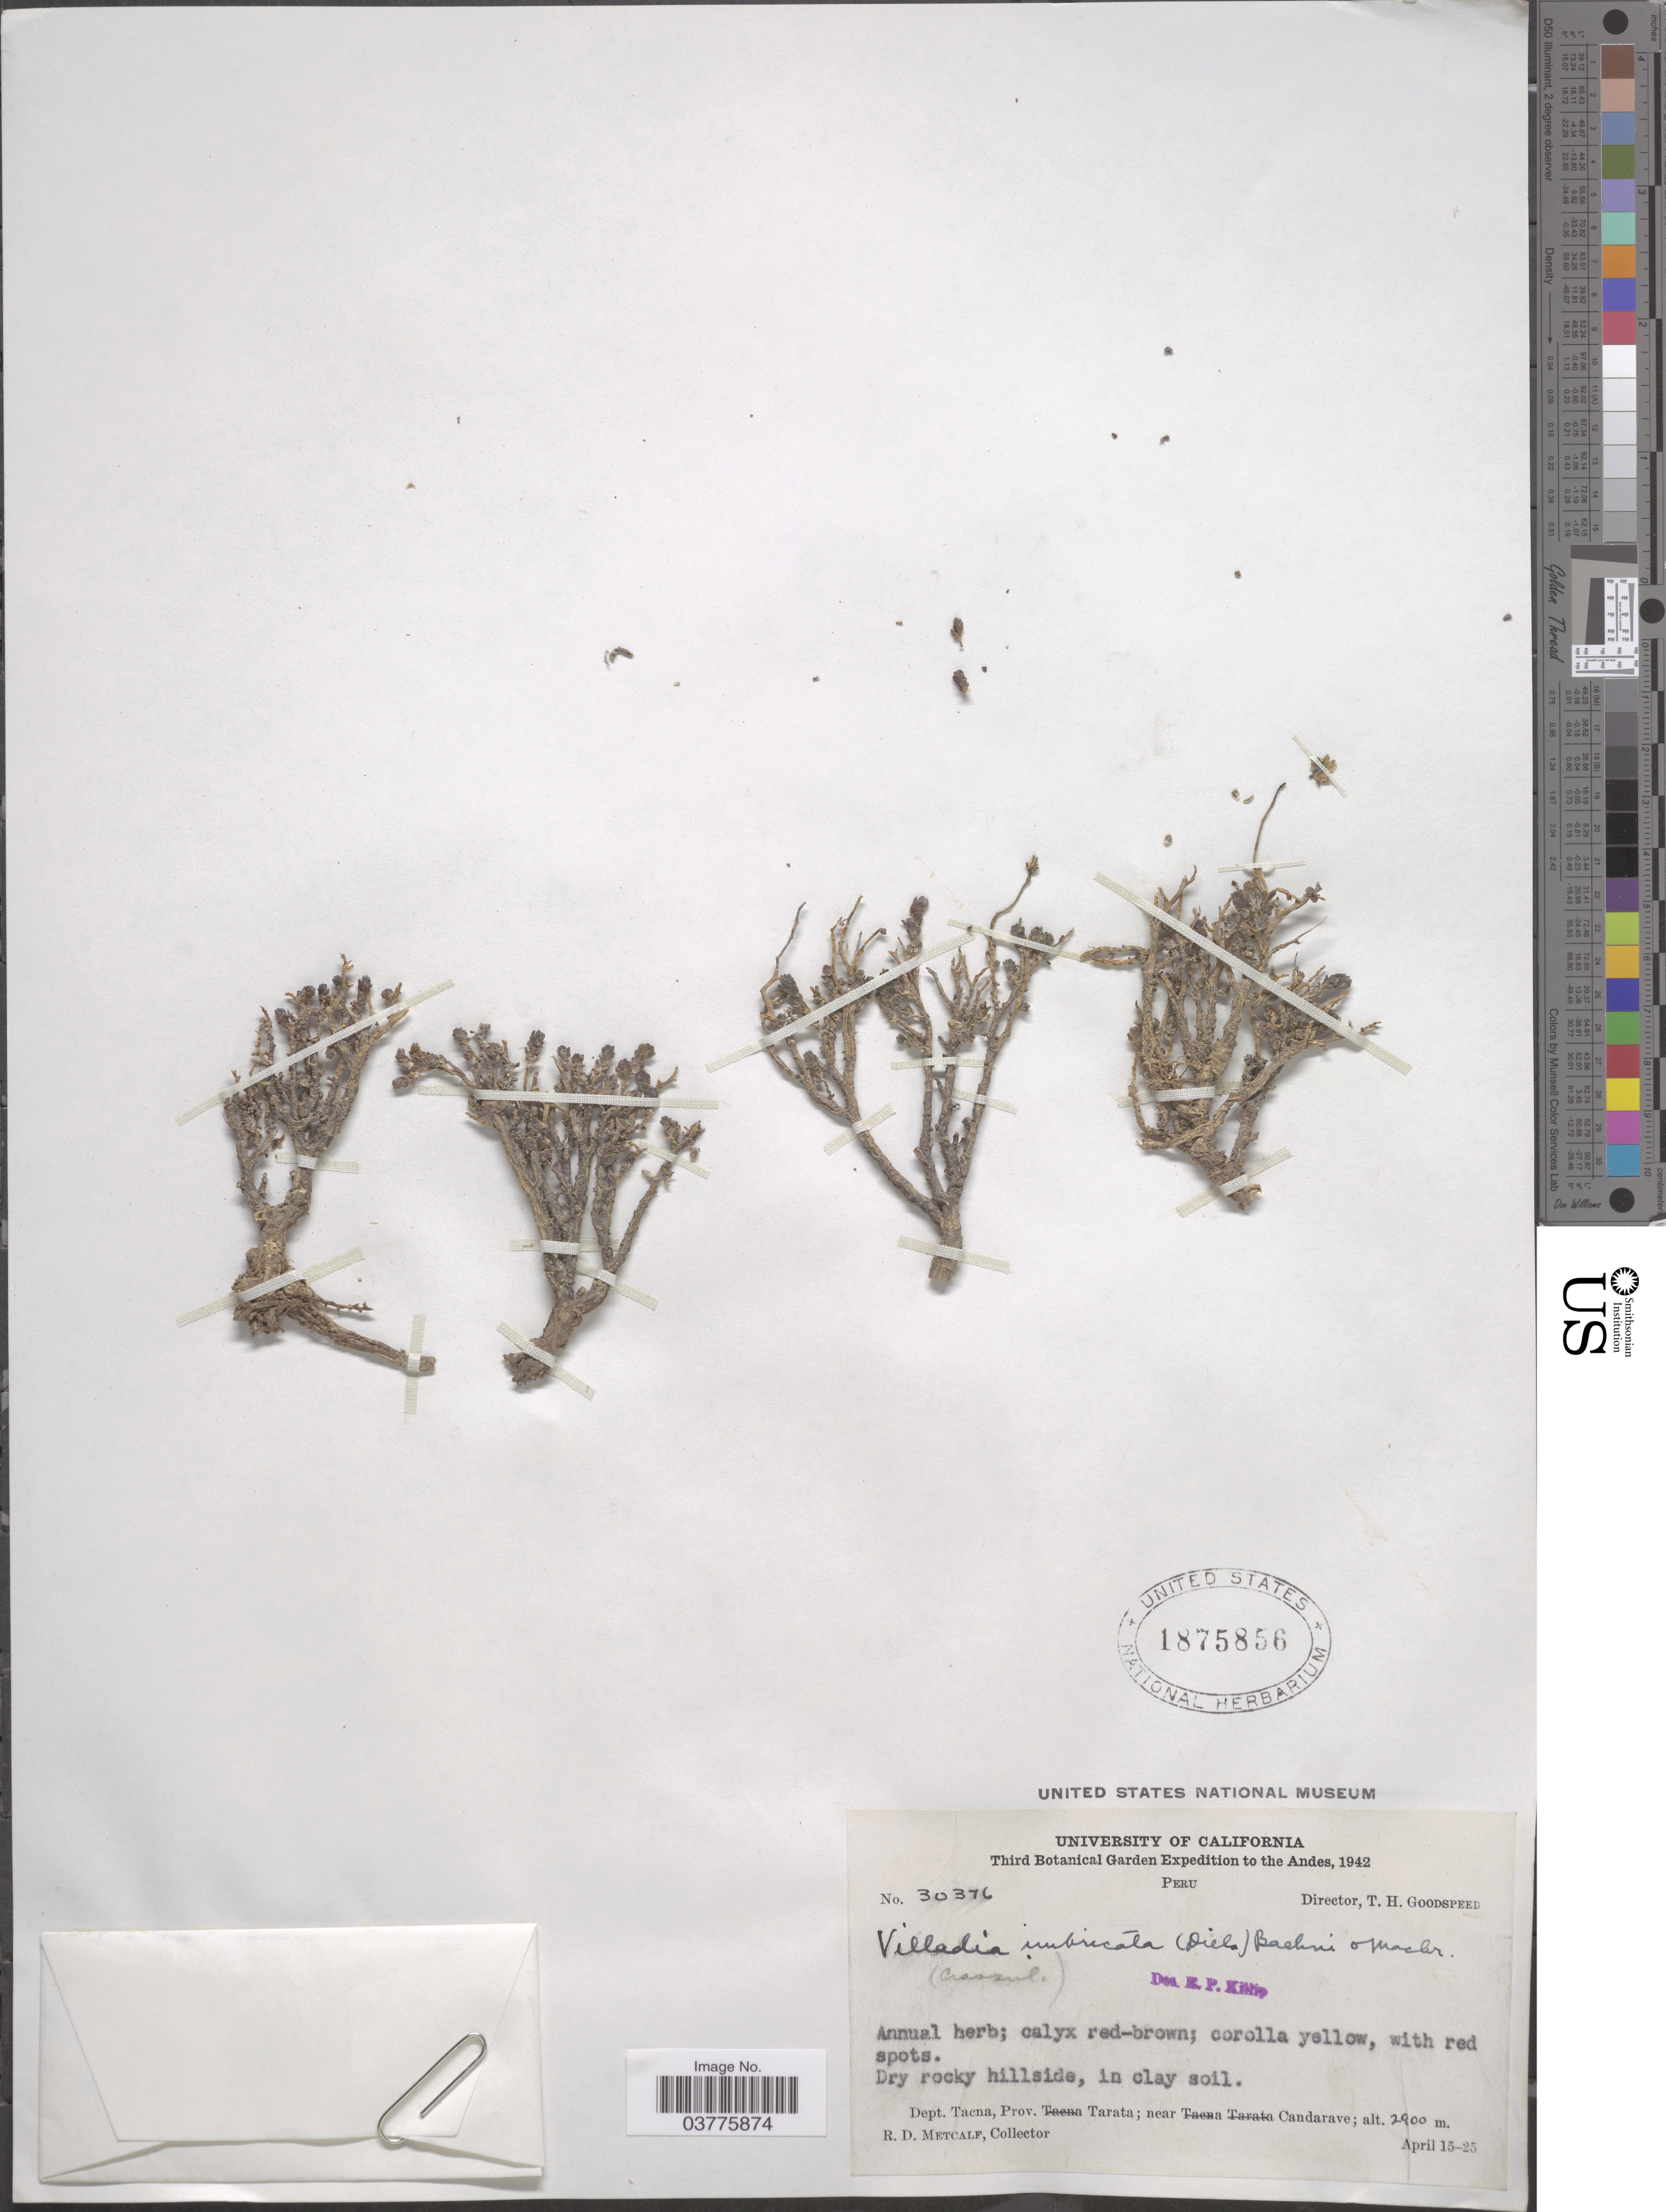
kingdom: Plantae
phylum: Tracheophyta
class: Magnoliopsida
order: Saxifragales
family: Crassulaceae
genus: Sedum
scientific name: Sedum ignescens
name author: Pino & Montesinos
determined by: Pino, Guillermo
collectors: R. D. Metcalf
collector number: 30376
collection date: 1942-04-15/1942-04-25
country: Peru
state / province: Tacna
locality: The Andes. Dept. Tacna, Prov. Tarata; near Candarave.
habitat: Dry rocky hillside, in clay soil.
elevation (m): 2900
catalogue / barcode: US 1875856